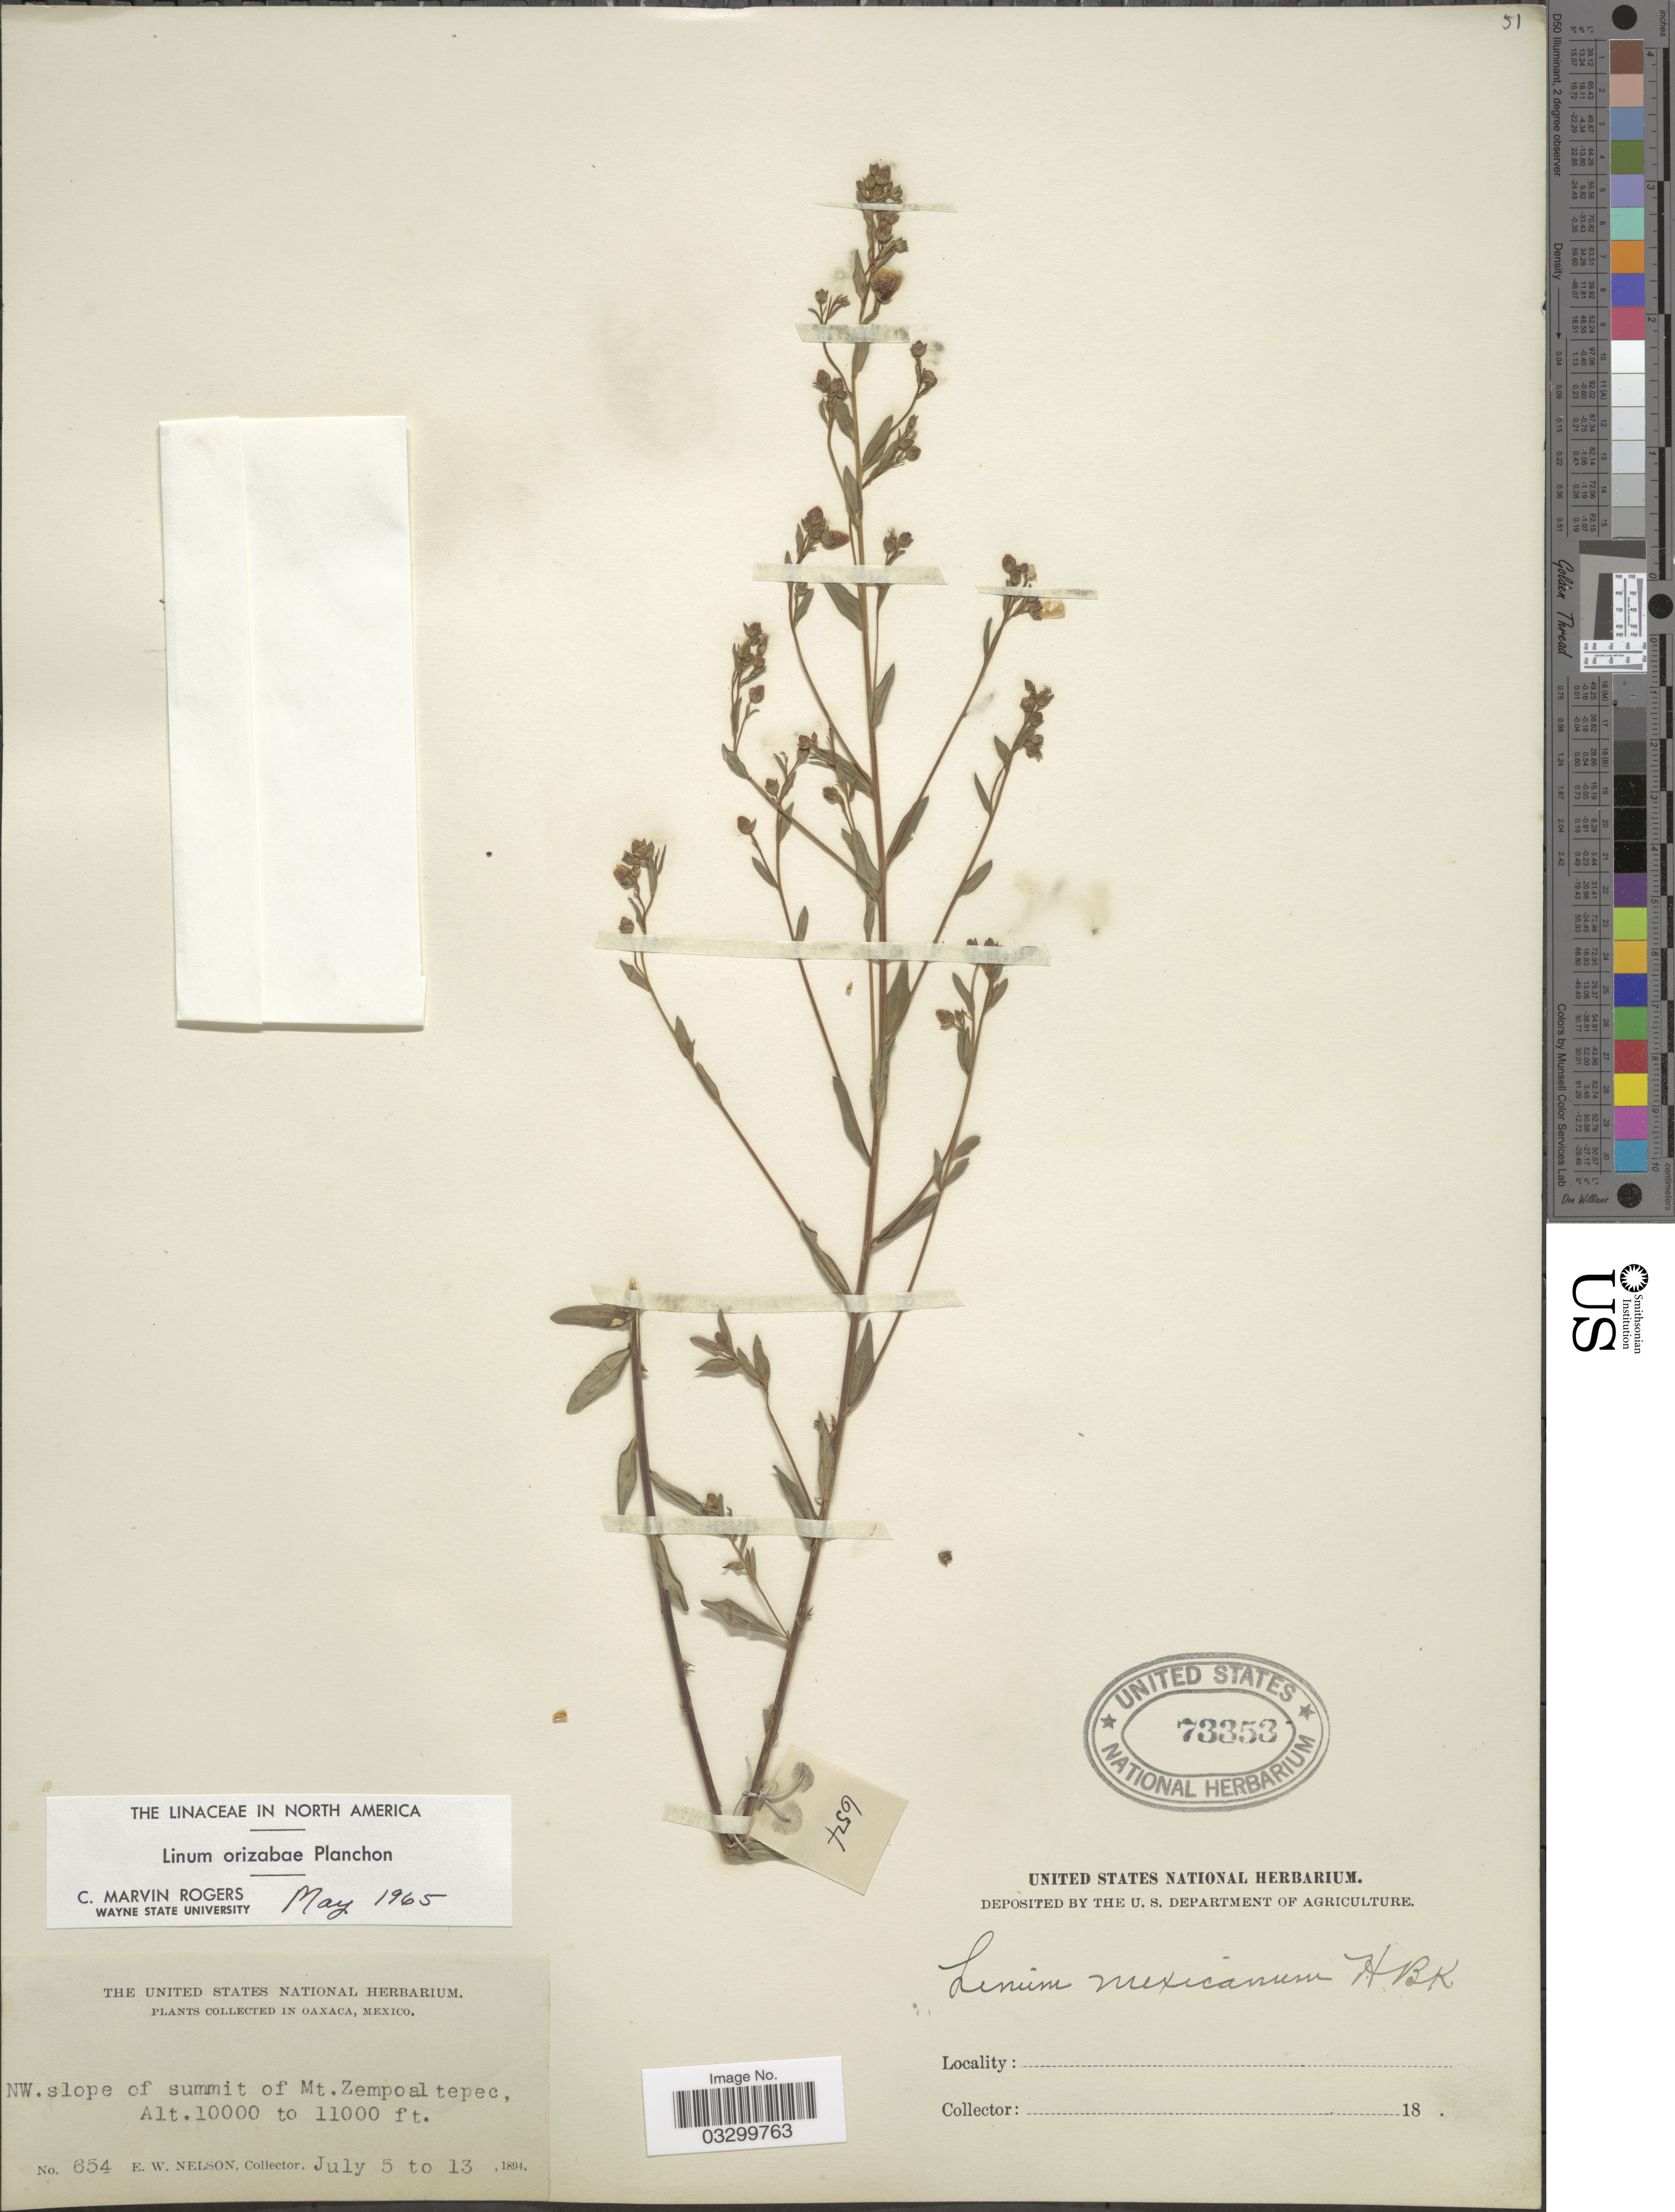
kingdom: Plantae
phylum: Tracheophyta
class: Magnoliopsida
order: Malpighiales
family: Linaceae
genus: Linum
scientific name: Linum orizabae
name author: Planch.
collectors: E. W. Nelson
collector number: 654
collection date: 1894-07-05/1894-07-13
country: Mexico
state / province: Oaxaca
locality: NW. slope of summit of Mt. Zempoal tepec.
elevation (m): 3048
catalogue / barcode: US 73353